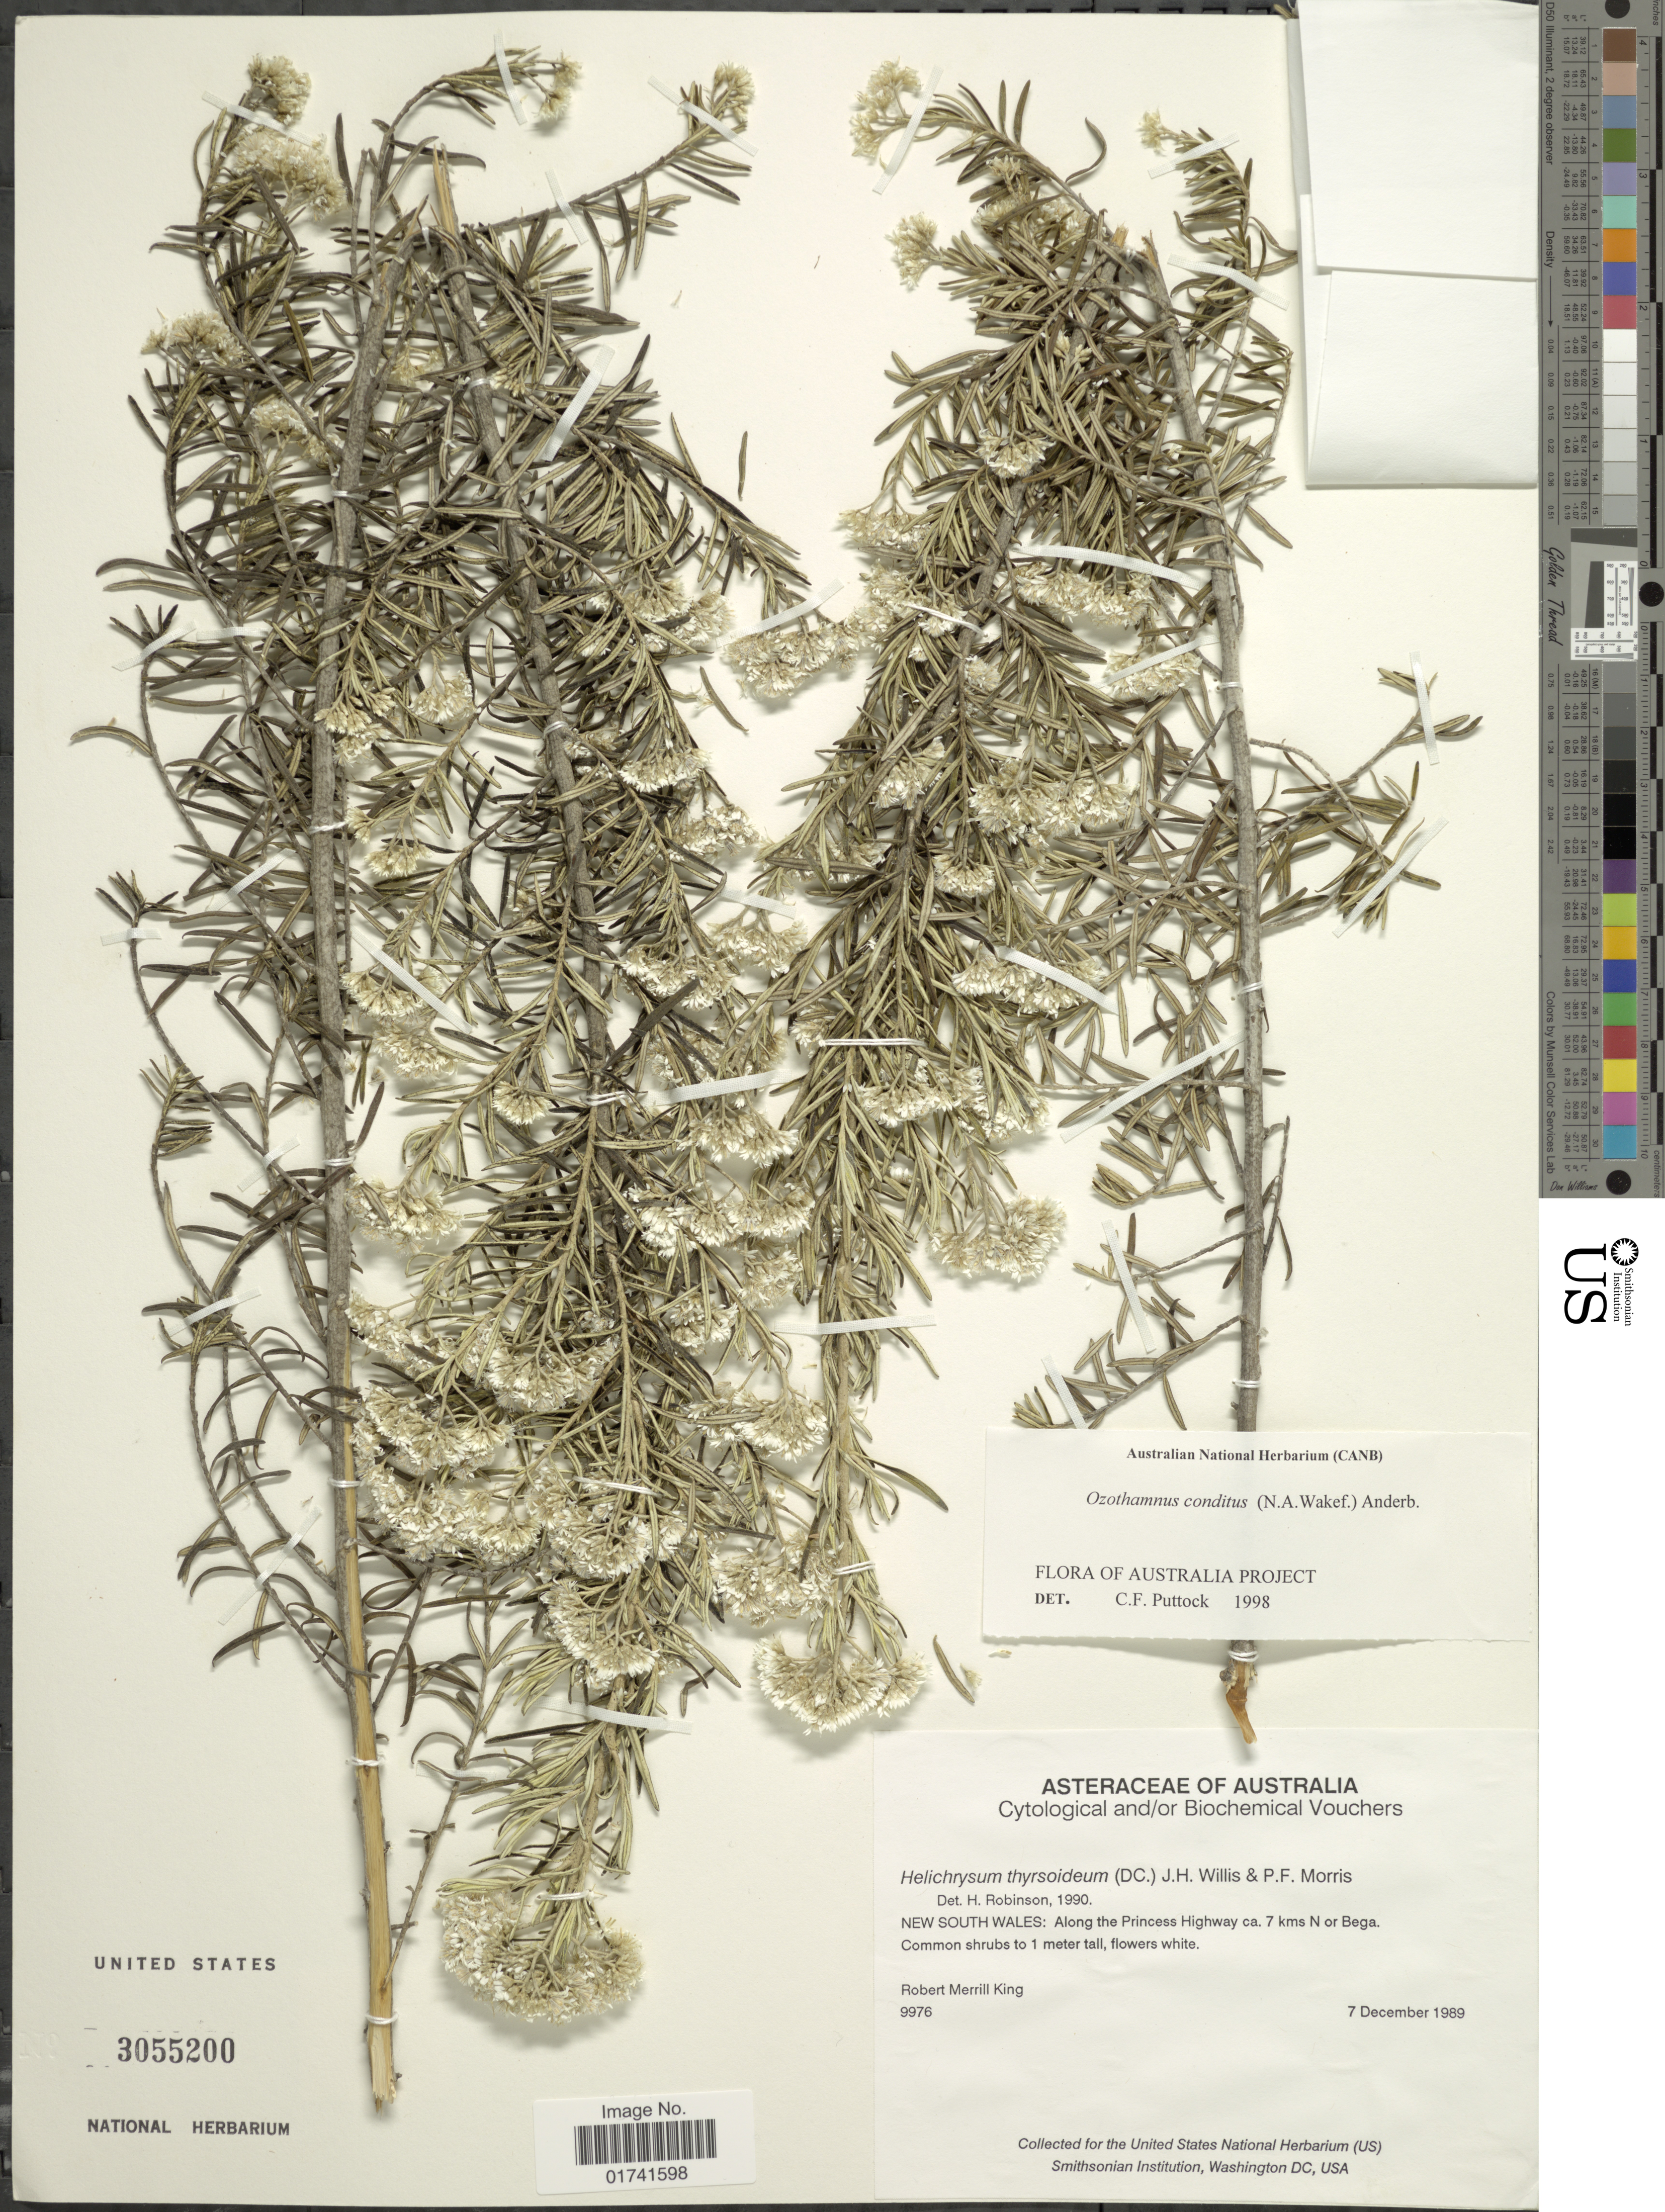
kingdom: Plantae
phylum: Tracheophyta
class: Magnoliopsida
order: Asterales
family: Asteraceae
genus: Ozothamnus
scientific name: Ozothamnus conditus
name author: (N.A. Wakef.) Anderb.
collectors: R. M. King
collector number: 9976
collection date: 1989-12-07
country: Australia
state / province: New South Wales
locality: Along the Princess Highway ca. 7 kms N or Bega.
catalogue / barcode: US 3055200